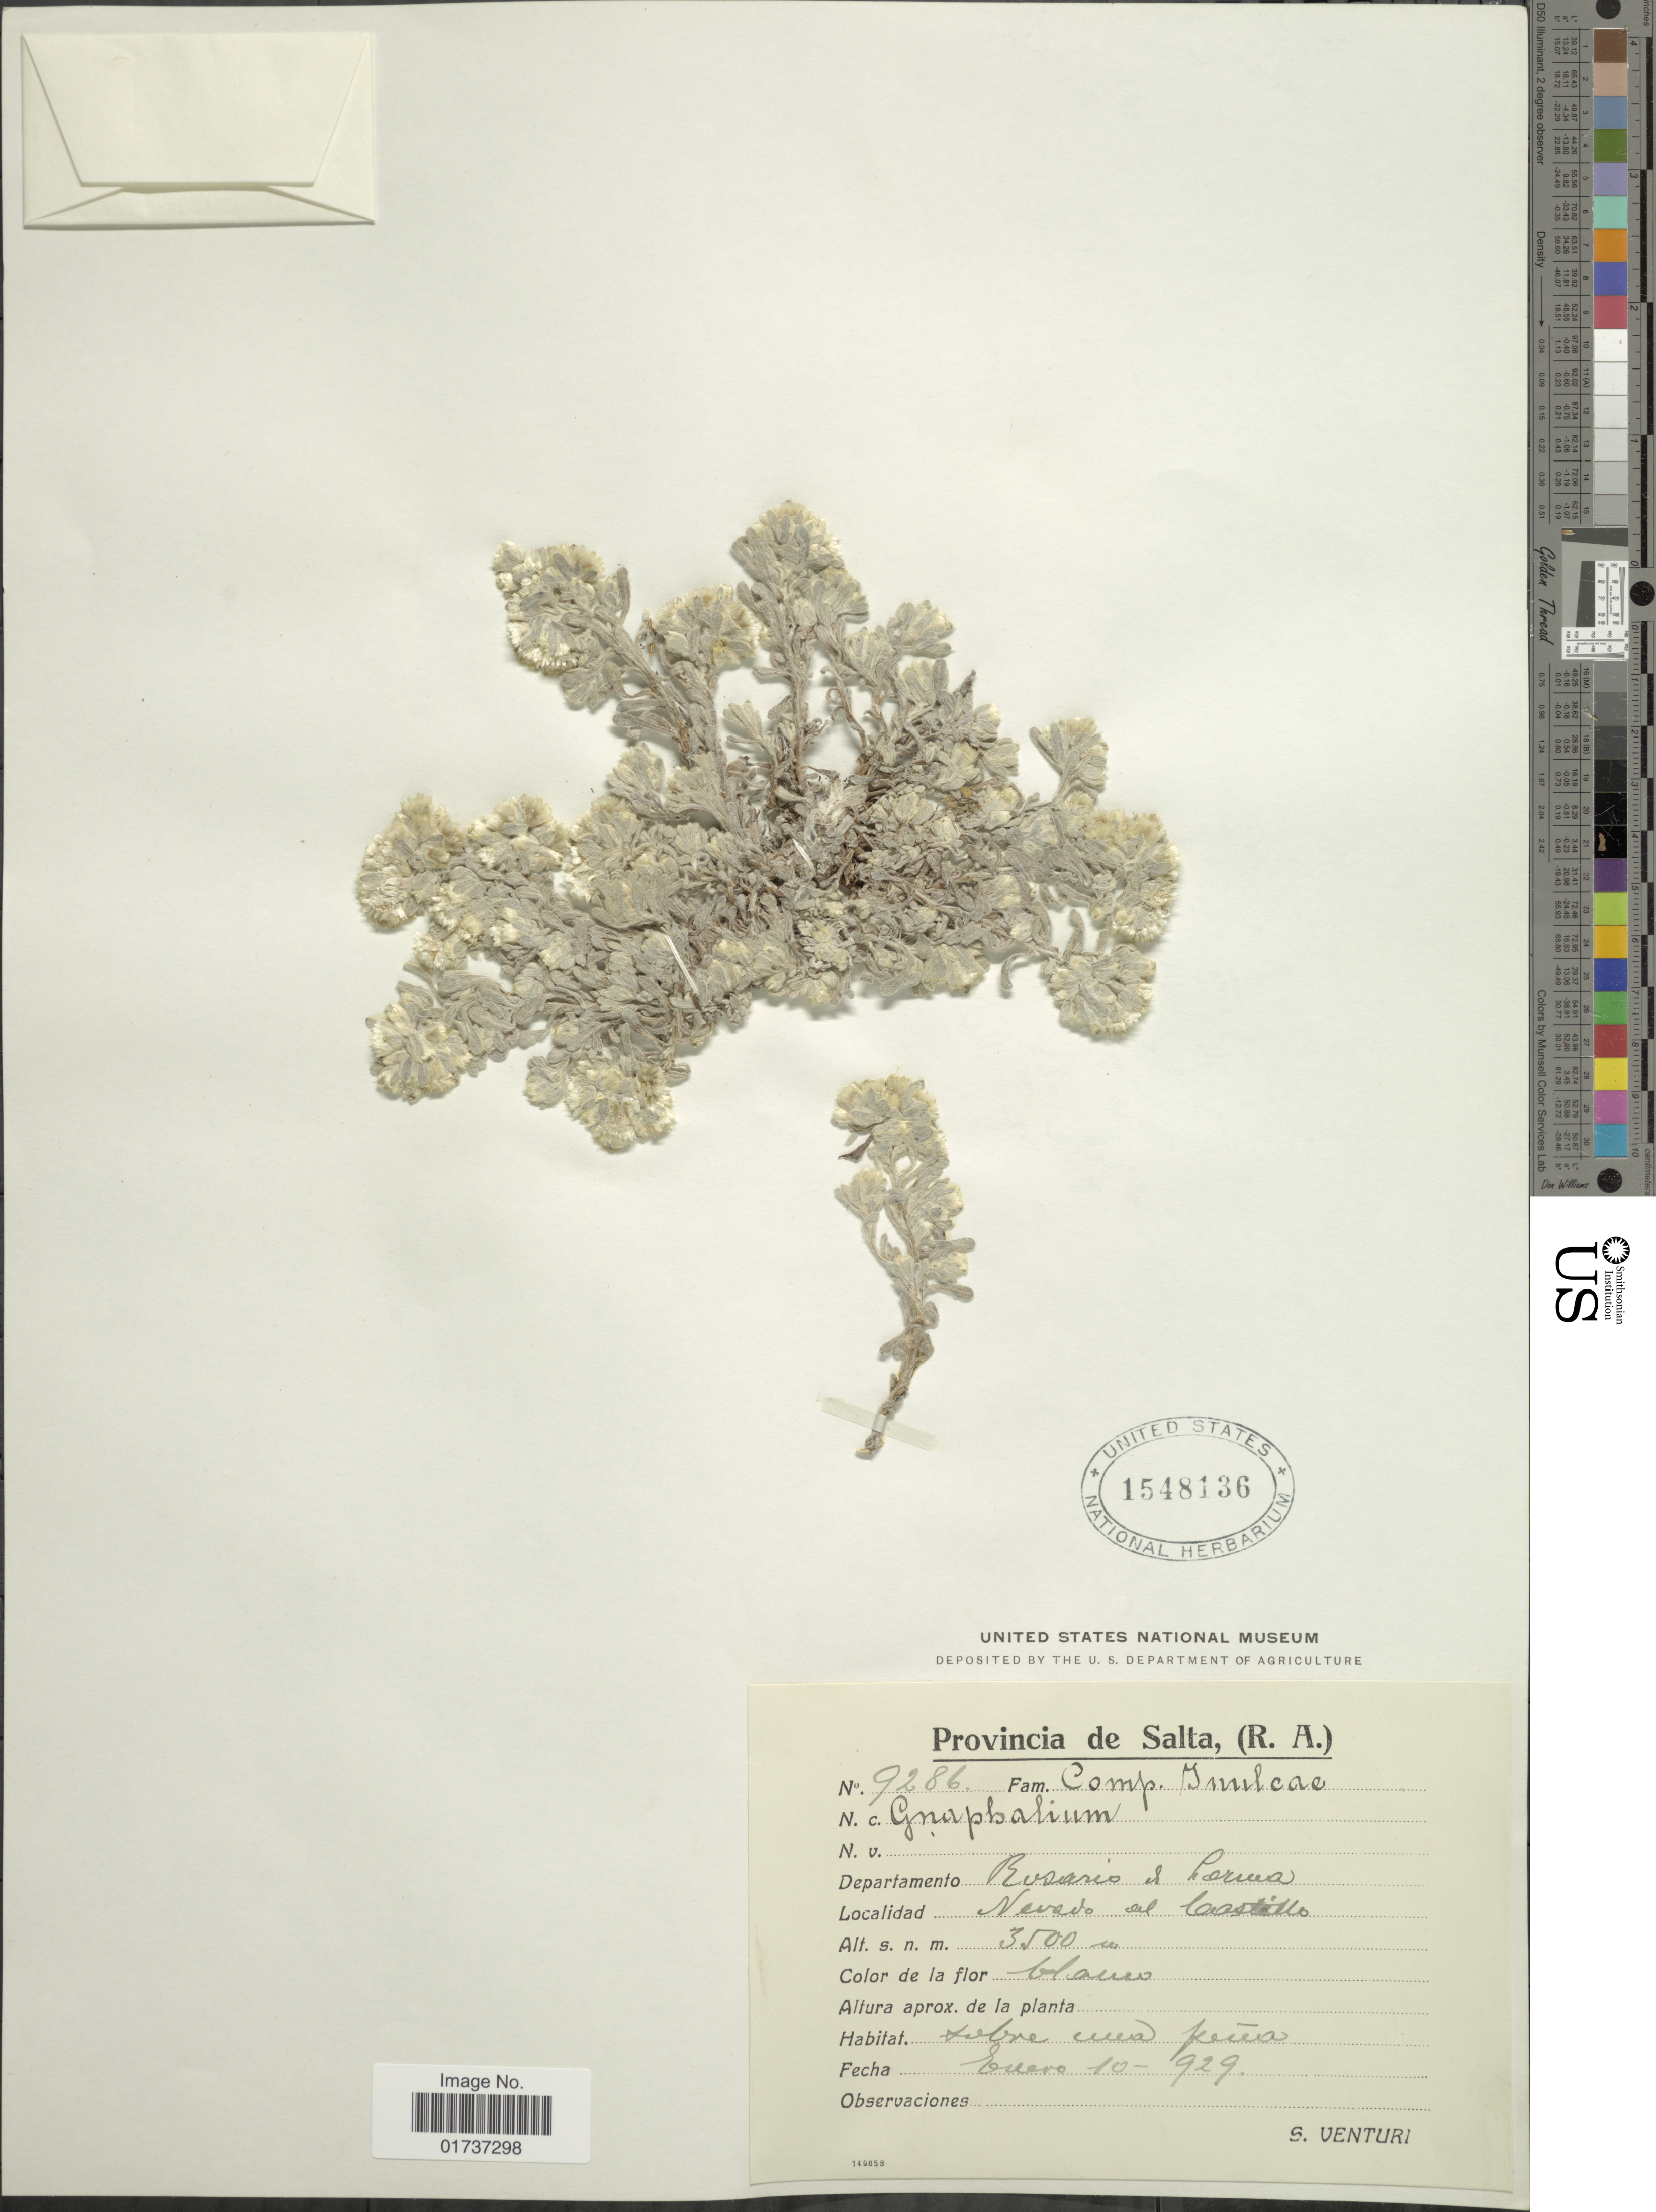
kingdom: Plantae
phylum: Tracheophyta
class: Magnoliopsida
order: Asterales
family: Asteraceae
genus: Gnaphalium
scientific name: Gnaphalium sp.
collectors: S. Venturi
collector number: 9286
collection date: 1929-01-10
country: Argentina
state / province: Salta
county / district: Rosario de Lerma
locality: Nevado de Castillo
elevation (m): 3500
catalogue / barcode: US 1548136